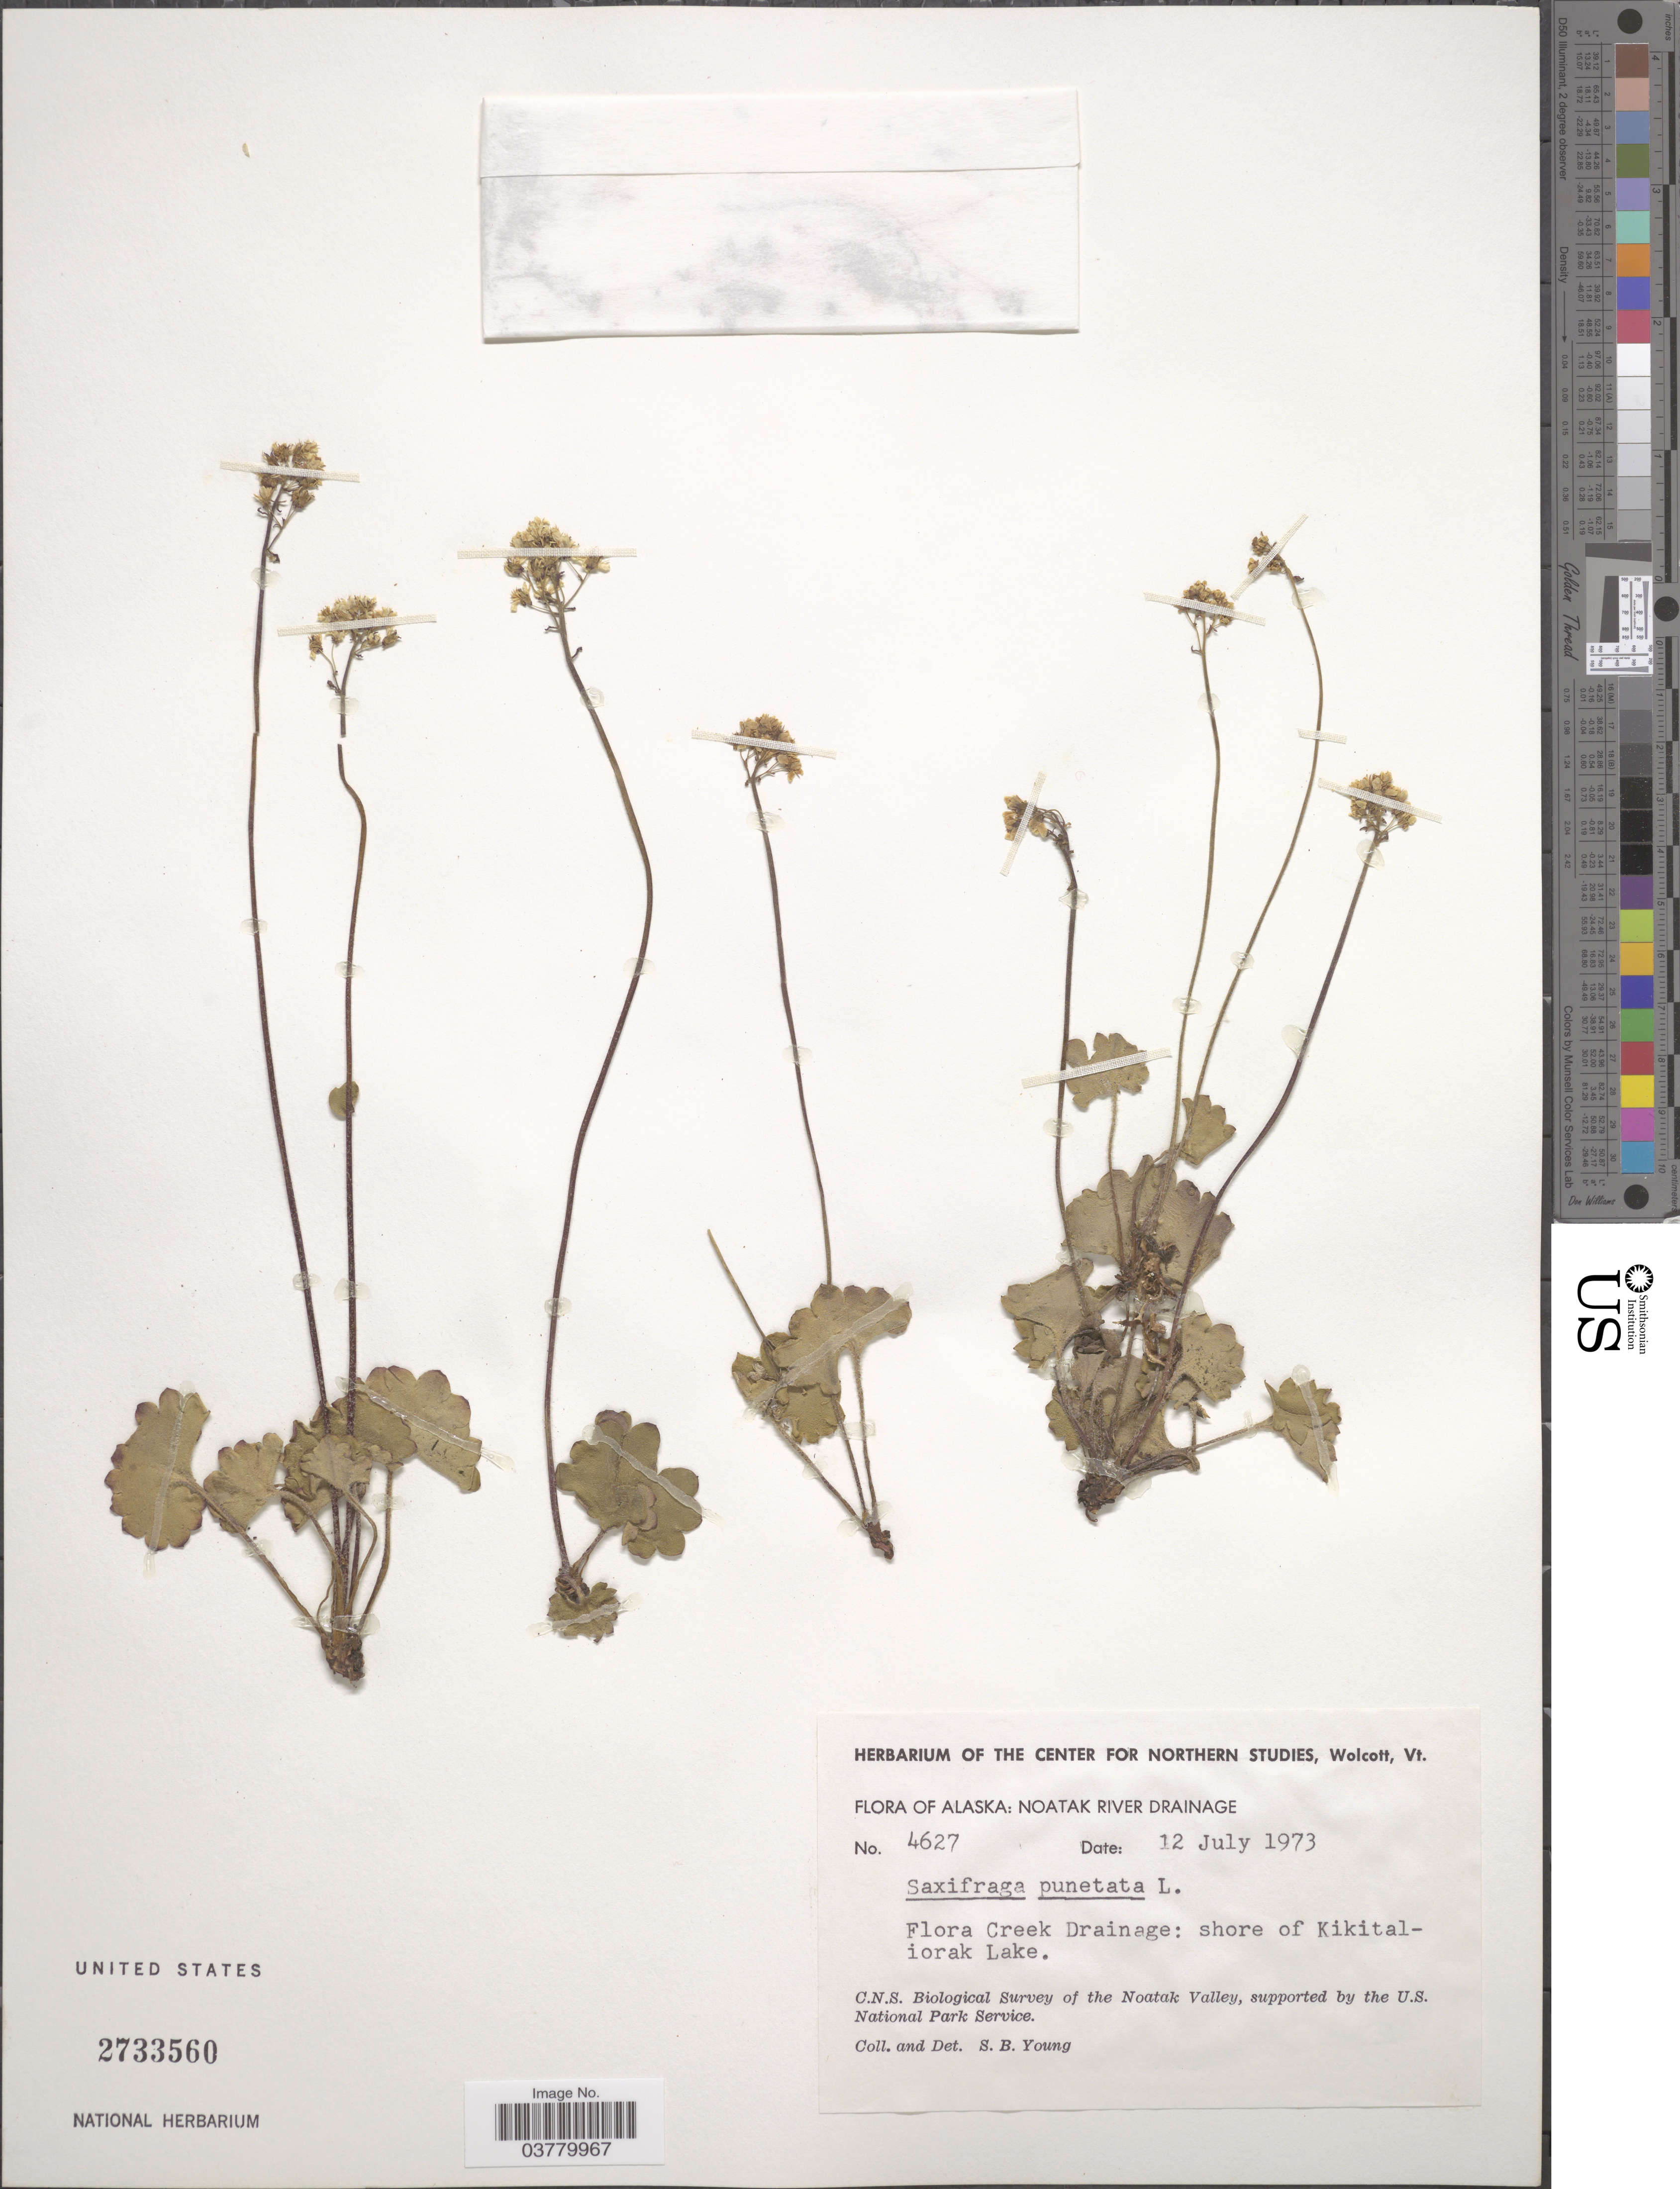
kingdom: Plantae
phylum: Tracheophyta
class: Magnoliopsida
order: Saxifragales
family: Saxifragaceae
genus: Micranthes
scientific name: Micranthes nelsoniana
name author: (D. Don) Small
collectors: S. Young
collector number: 4627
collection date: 1973-07-12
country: United States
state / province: Alaska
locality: Noatak River Drainage. Flora Creek Drainage: shore of Kikitaliorak Lake.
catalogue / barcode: US 2733560